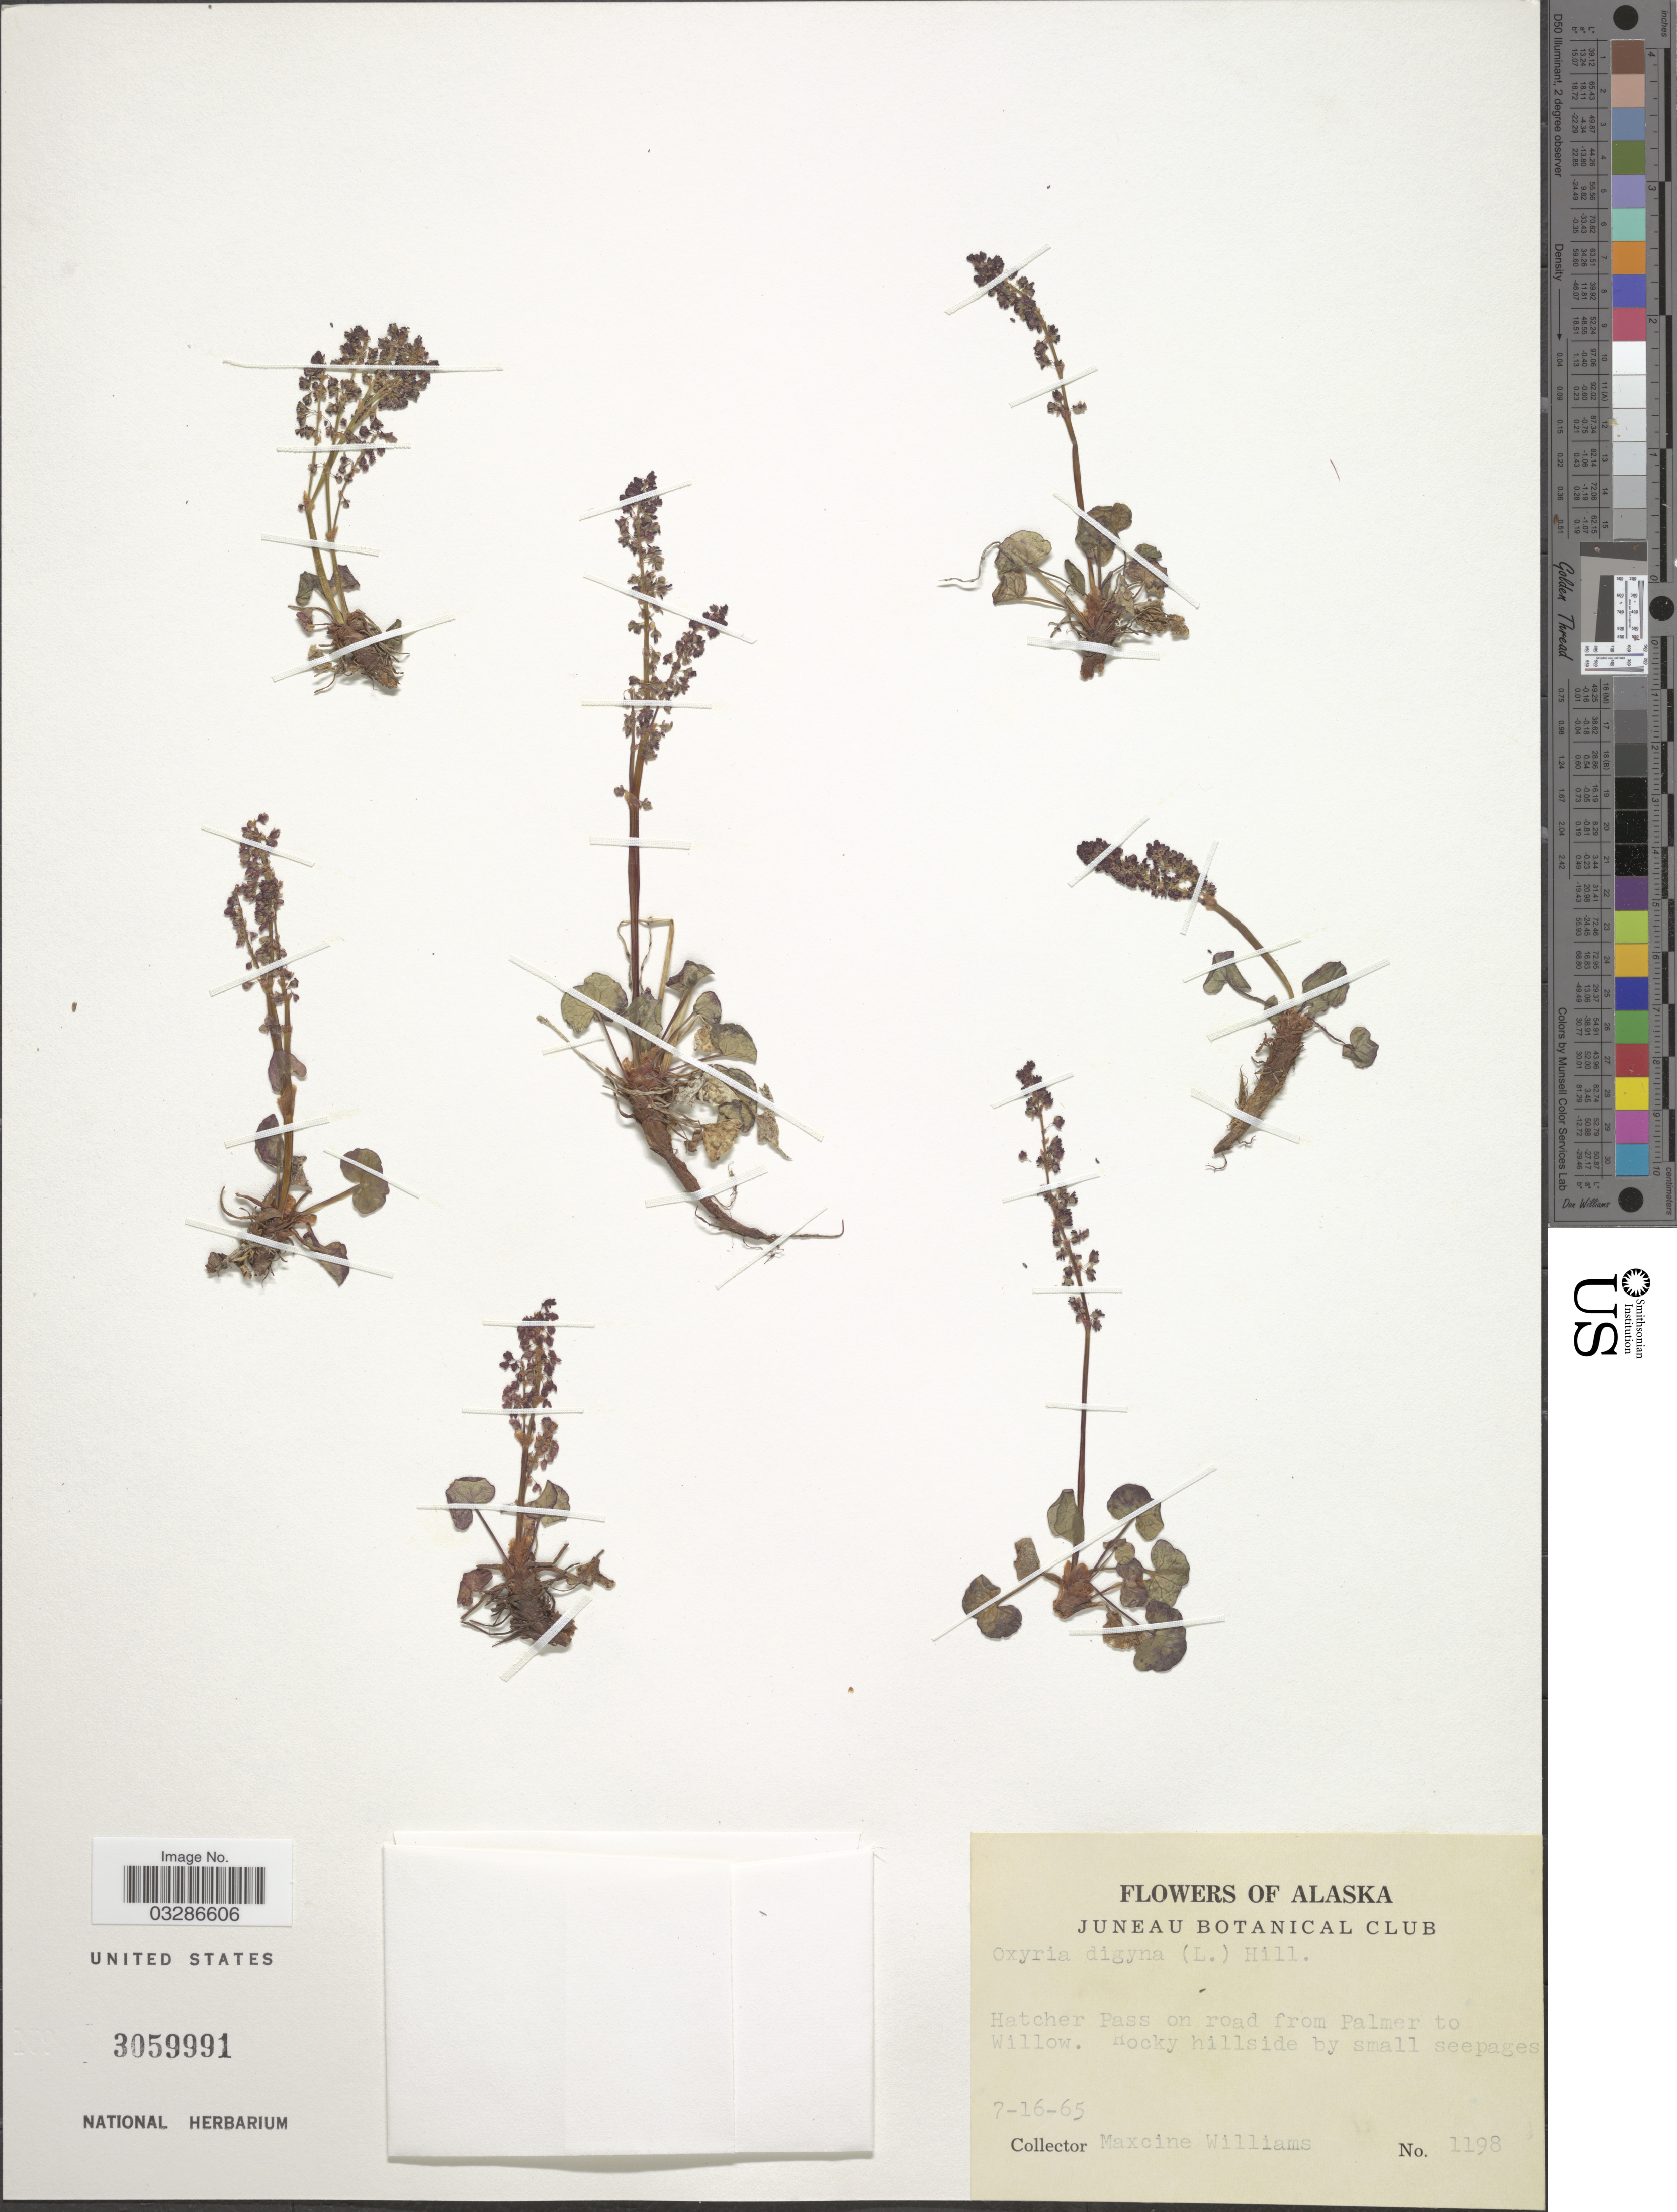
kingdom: Plantae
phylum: Tracheophyta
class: Magnoliopsida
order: Caryophyllales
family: Polygonaceae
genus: Oxyria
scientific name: Oxyria digyna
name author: (L.) Hill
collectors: Mr. Williams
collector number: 1198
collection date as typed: Transcribed d/m/y: 16/7/65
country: United States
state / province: Alaska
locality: Hatcher Pass on road from Palmer to Willow.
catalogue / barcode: US 3059991